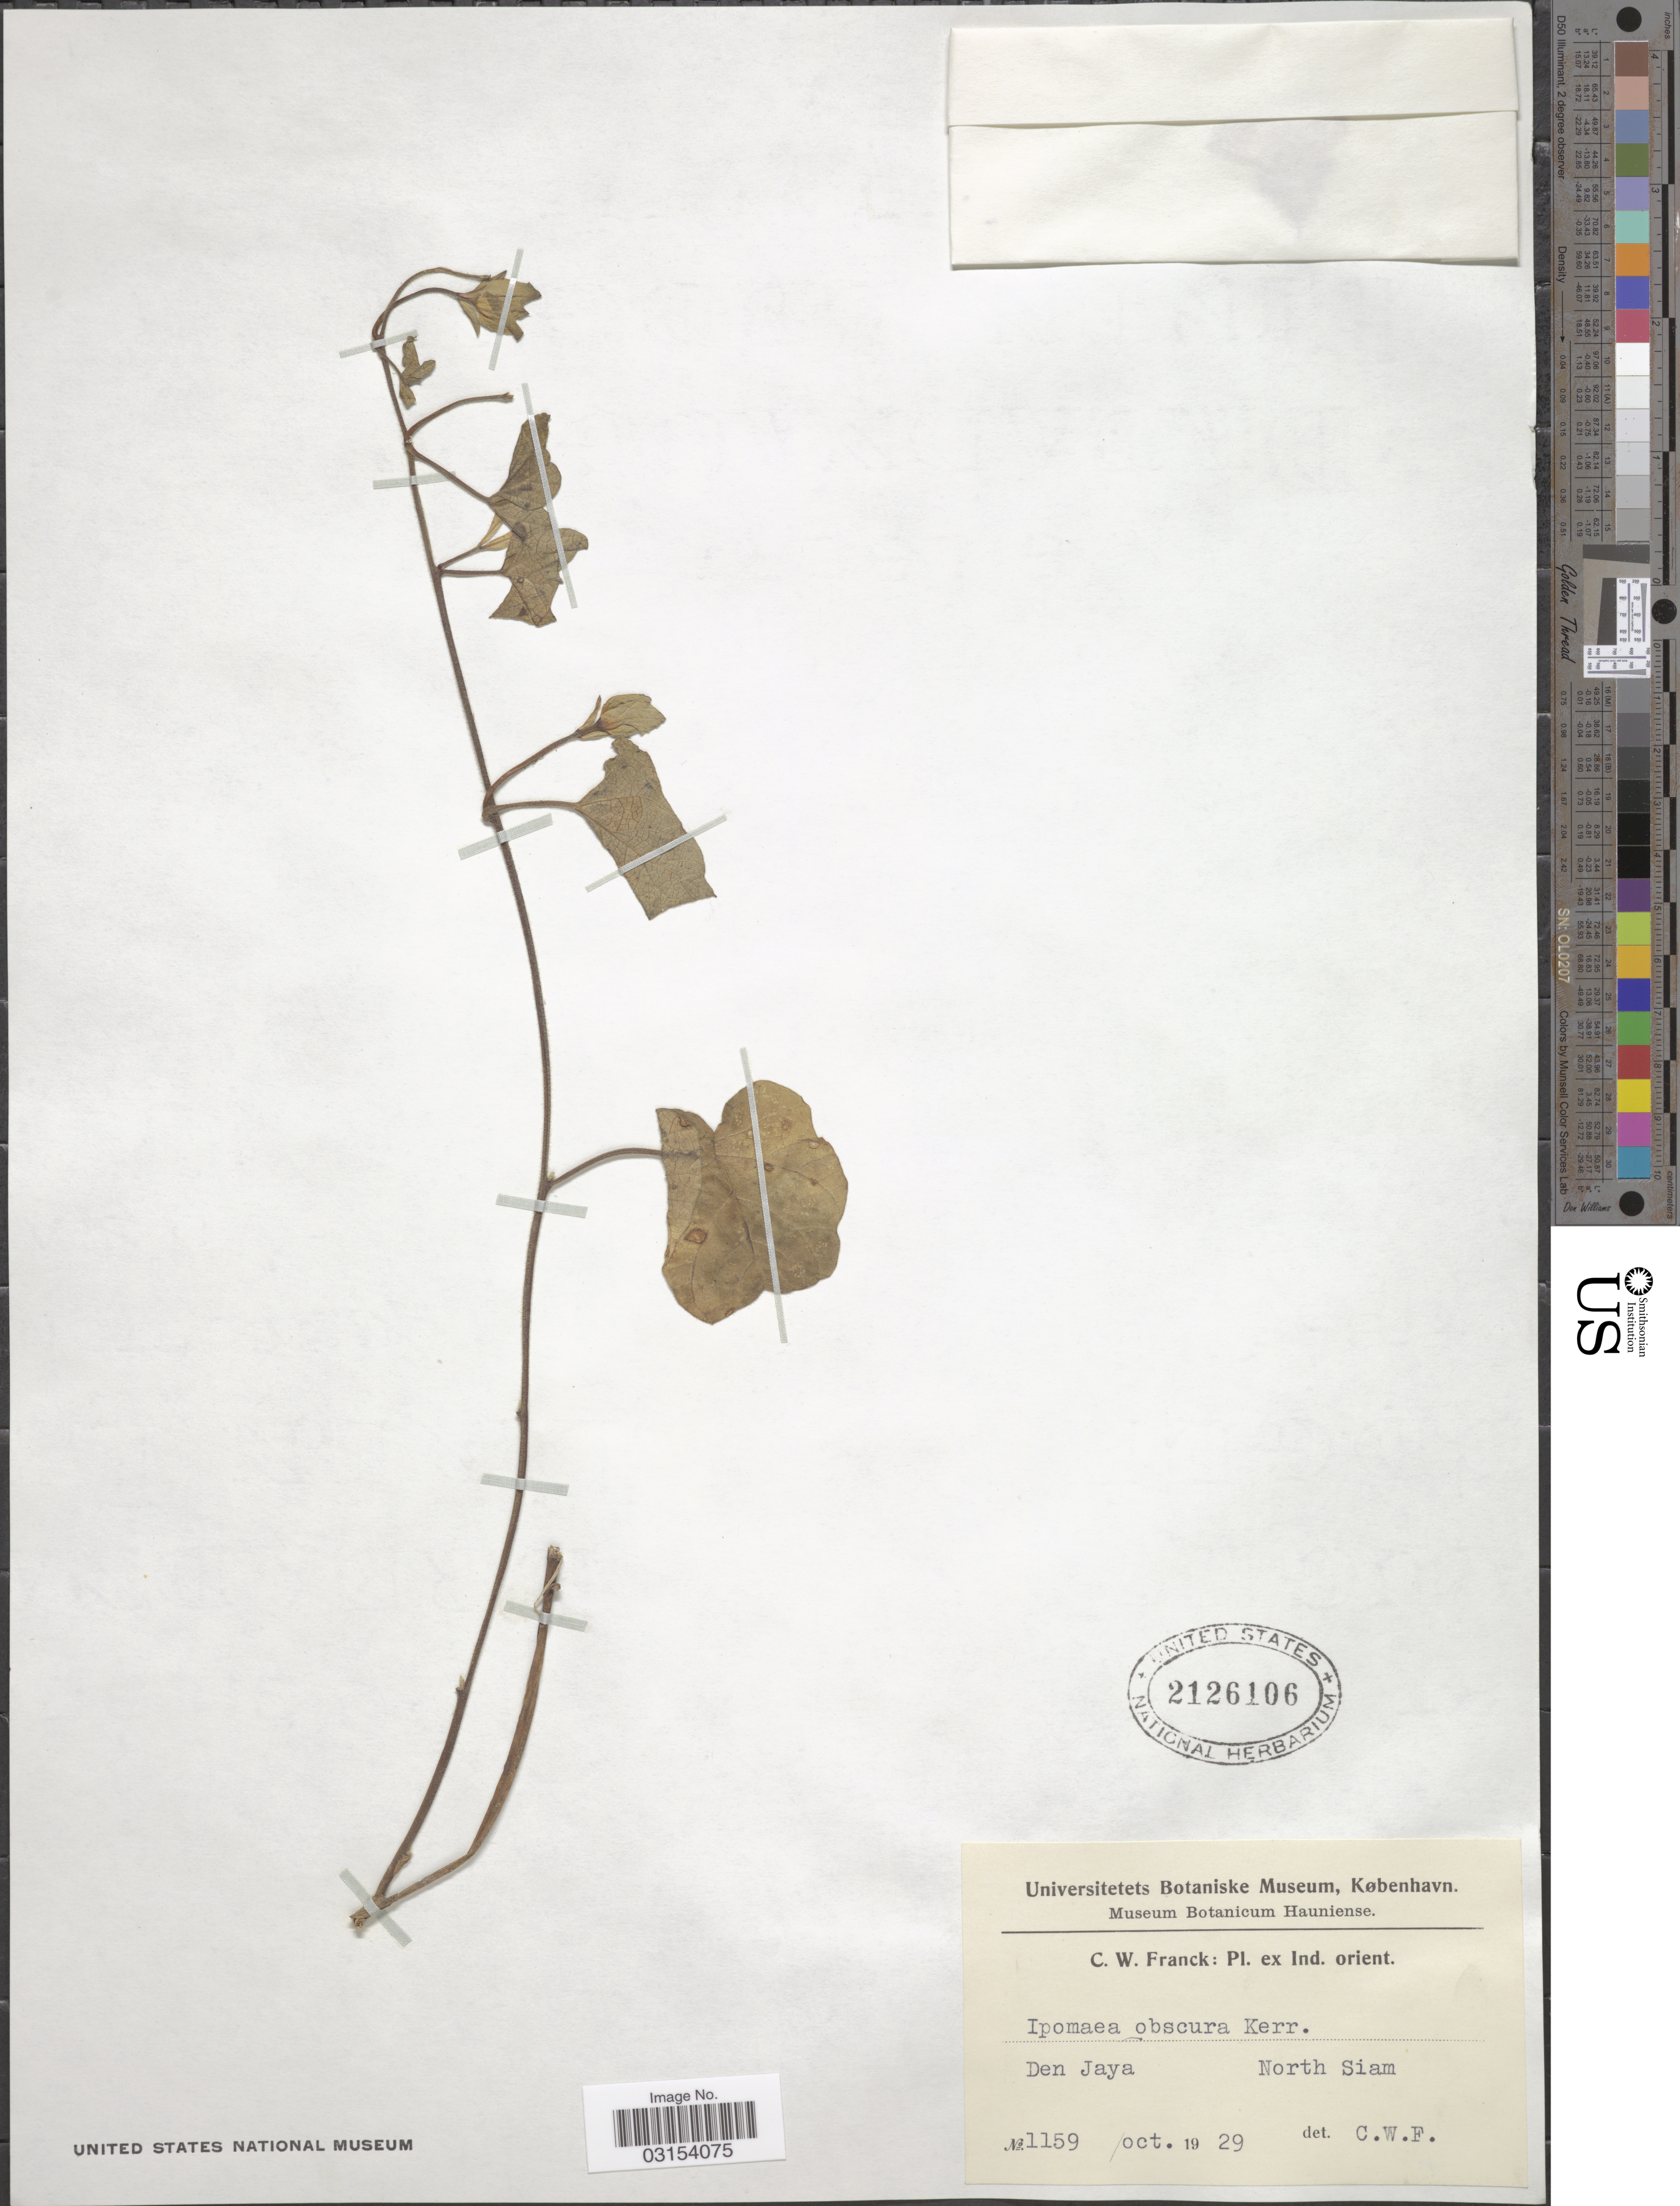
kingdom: Plantae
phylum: Tracheophyta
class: Magnoliopsida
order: Solanales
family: Convolvulaceae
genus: Ipomoea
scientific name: Ipomoea obscura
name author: (L.) Ker Gawl.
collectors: C. Franck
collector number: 1159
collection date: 1929-10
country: Thailand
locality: Den Jaya, North Siam, Pl. ex Ind. orient.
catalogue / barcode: US 2126106